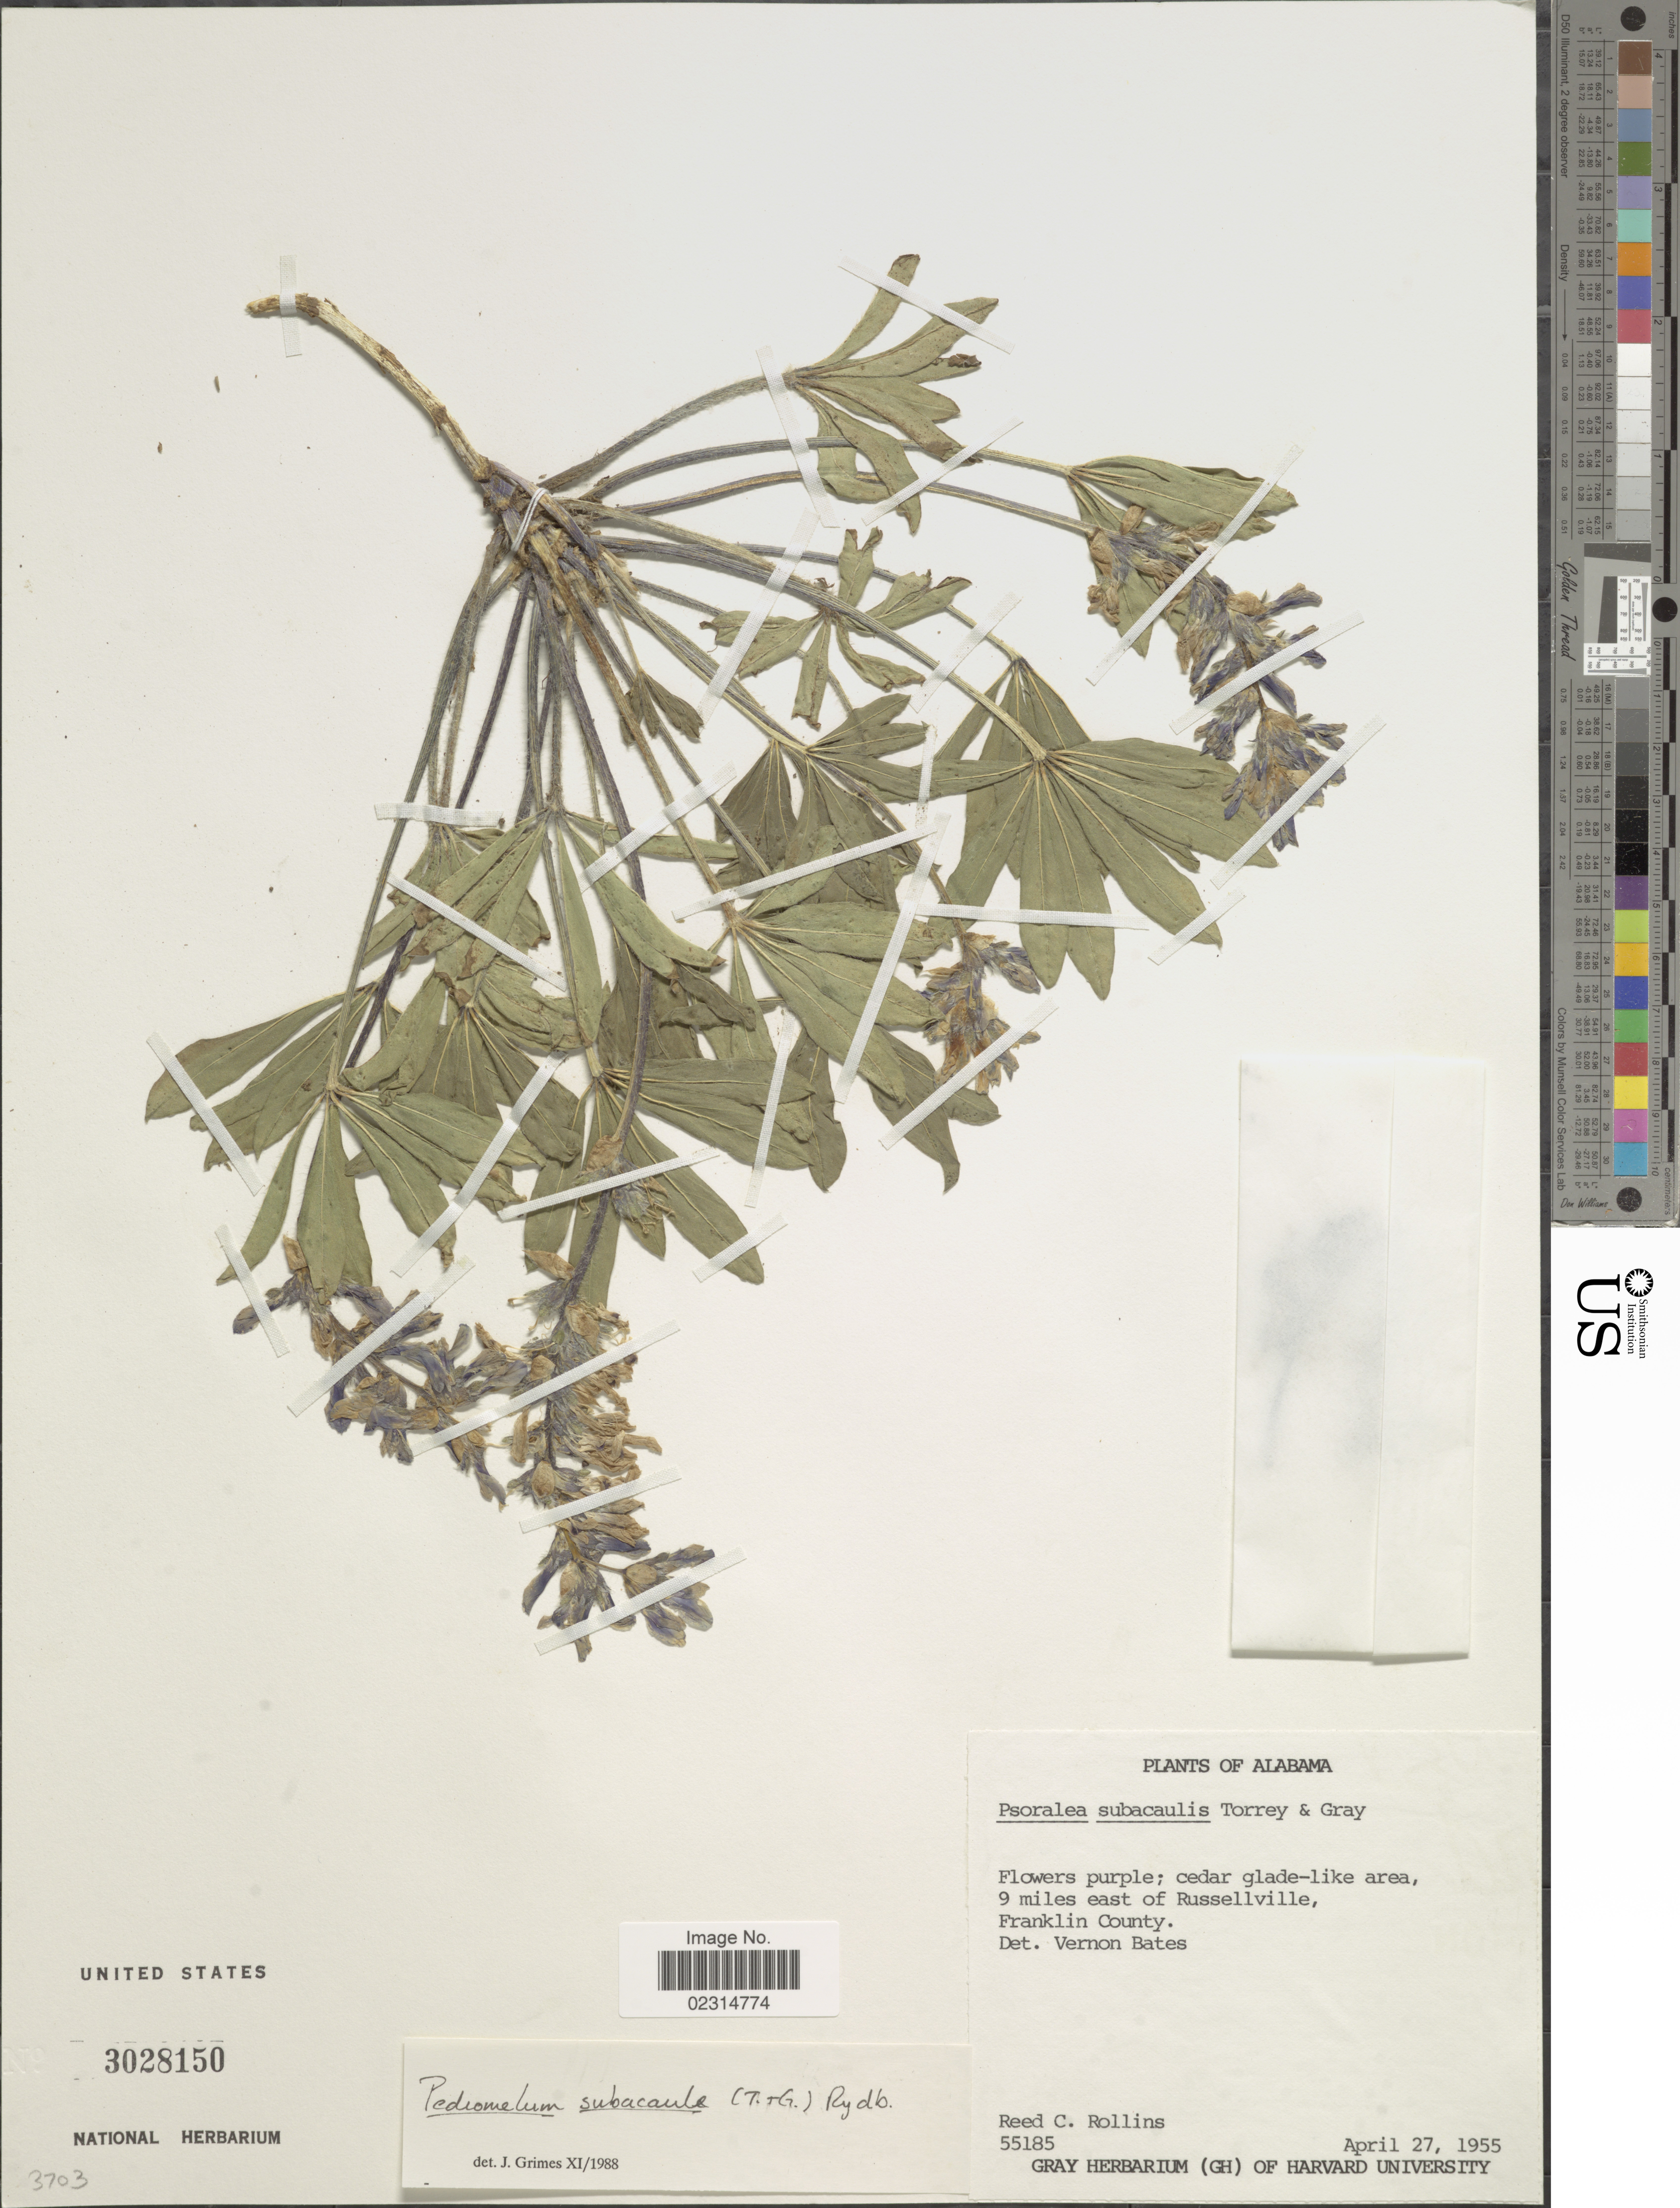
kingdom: Plantae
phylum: Tracheophyta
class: Magnoliopsida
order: Fabales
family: Fabaceae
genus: Pediomelum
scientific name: Pediomelum subacaule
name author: (Torr. & A. Gray) Rydb.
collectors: R. C. Rollins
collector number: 55185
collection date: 1955-04-27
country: United States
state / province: Alabama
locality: Cedar glade-like area, 9 miles east of Russellville, Franklin County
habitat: cedar glade like area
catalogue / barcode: US 3028150